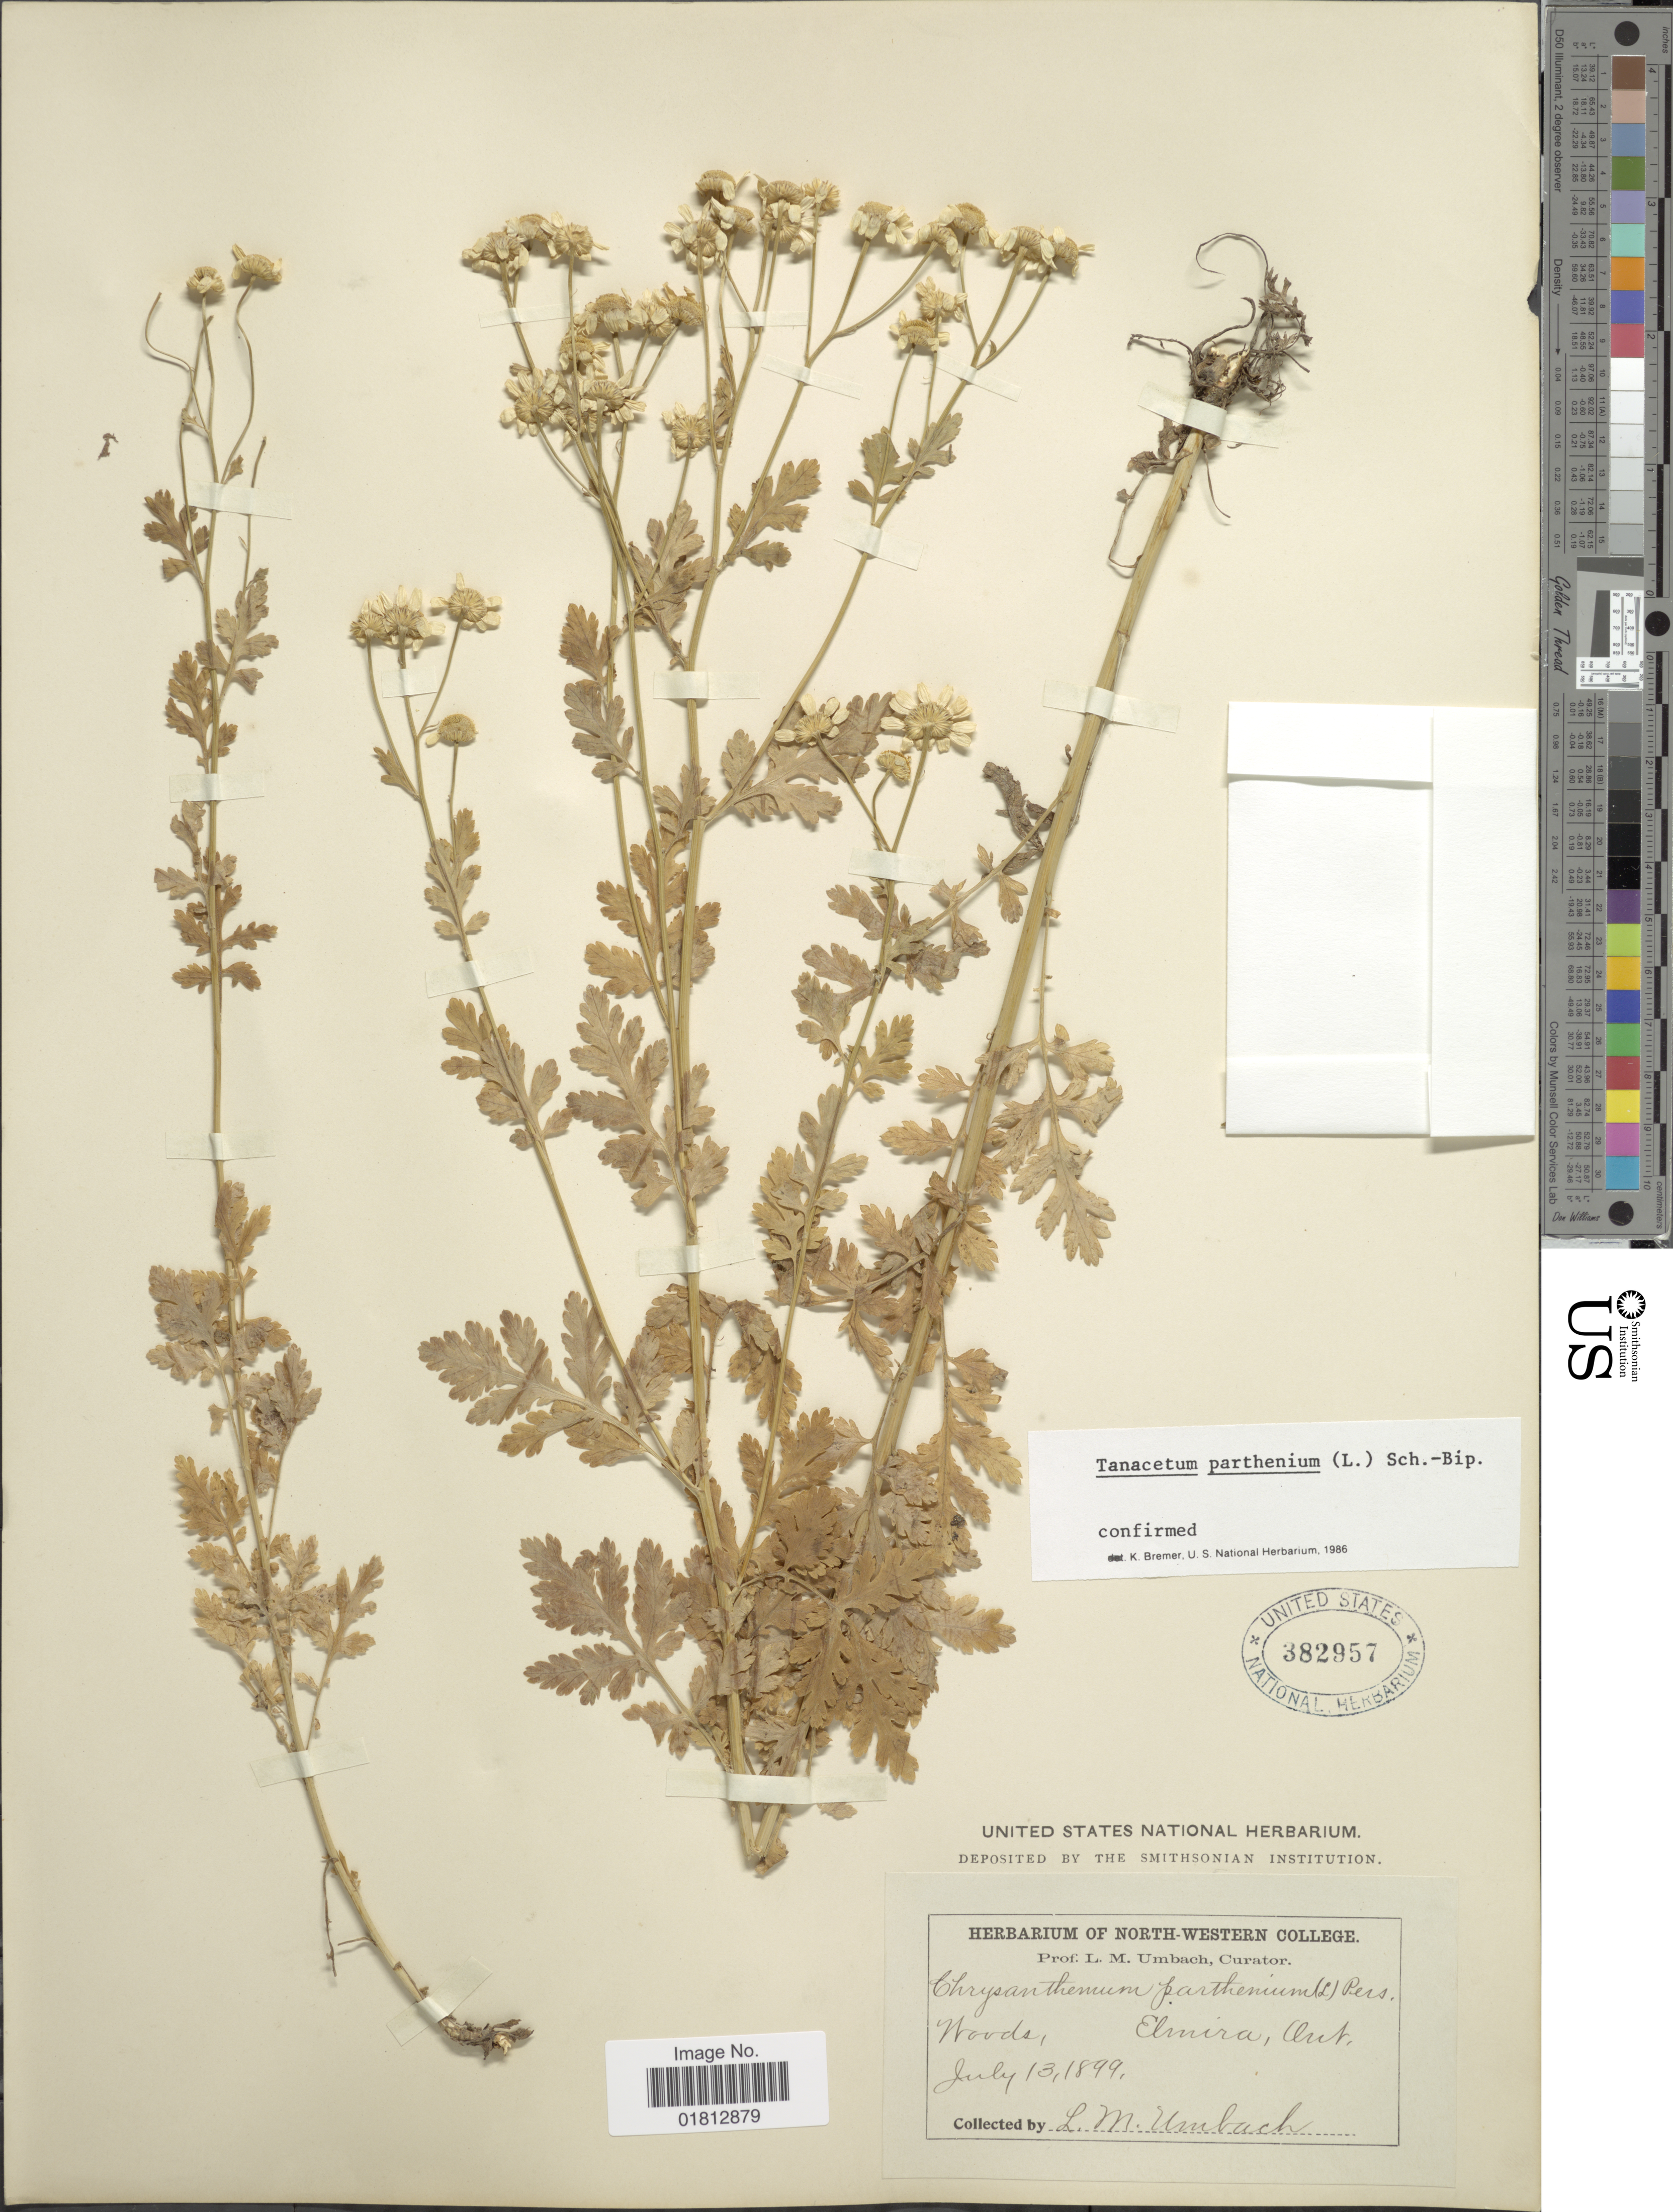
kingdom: Plantae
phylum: Tracheophyta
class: Magnoliopsida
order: Asterales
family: Asteraceae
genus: Tanacetum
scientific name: Tanacetum parthenium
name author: (L.) Sch. Bip.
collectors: L. M. Umbach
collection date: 1899-07-13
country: Canada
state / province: Ontario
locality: Elmira, Ont.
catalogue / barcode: US 382957